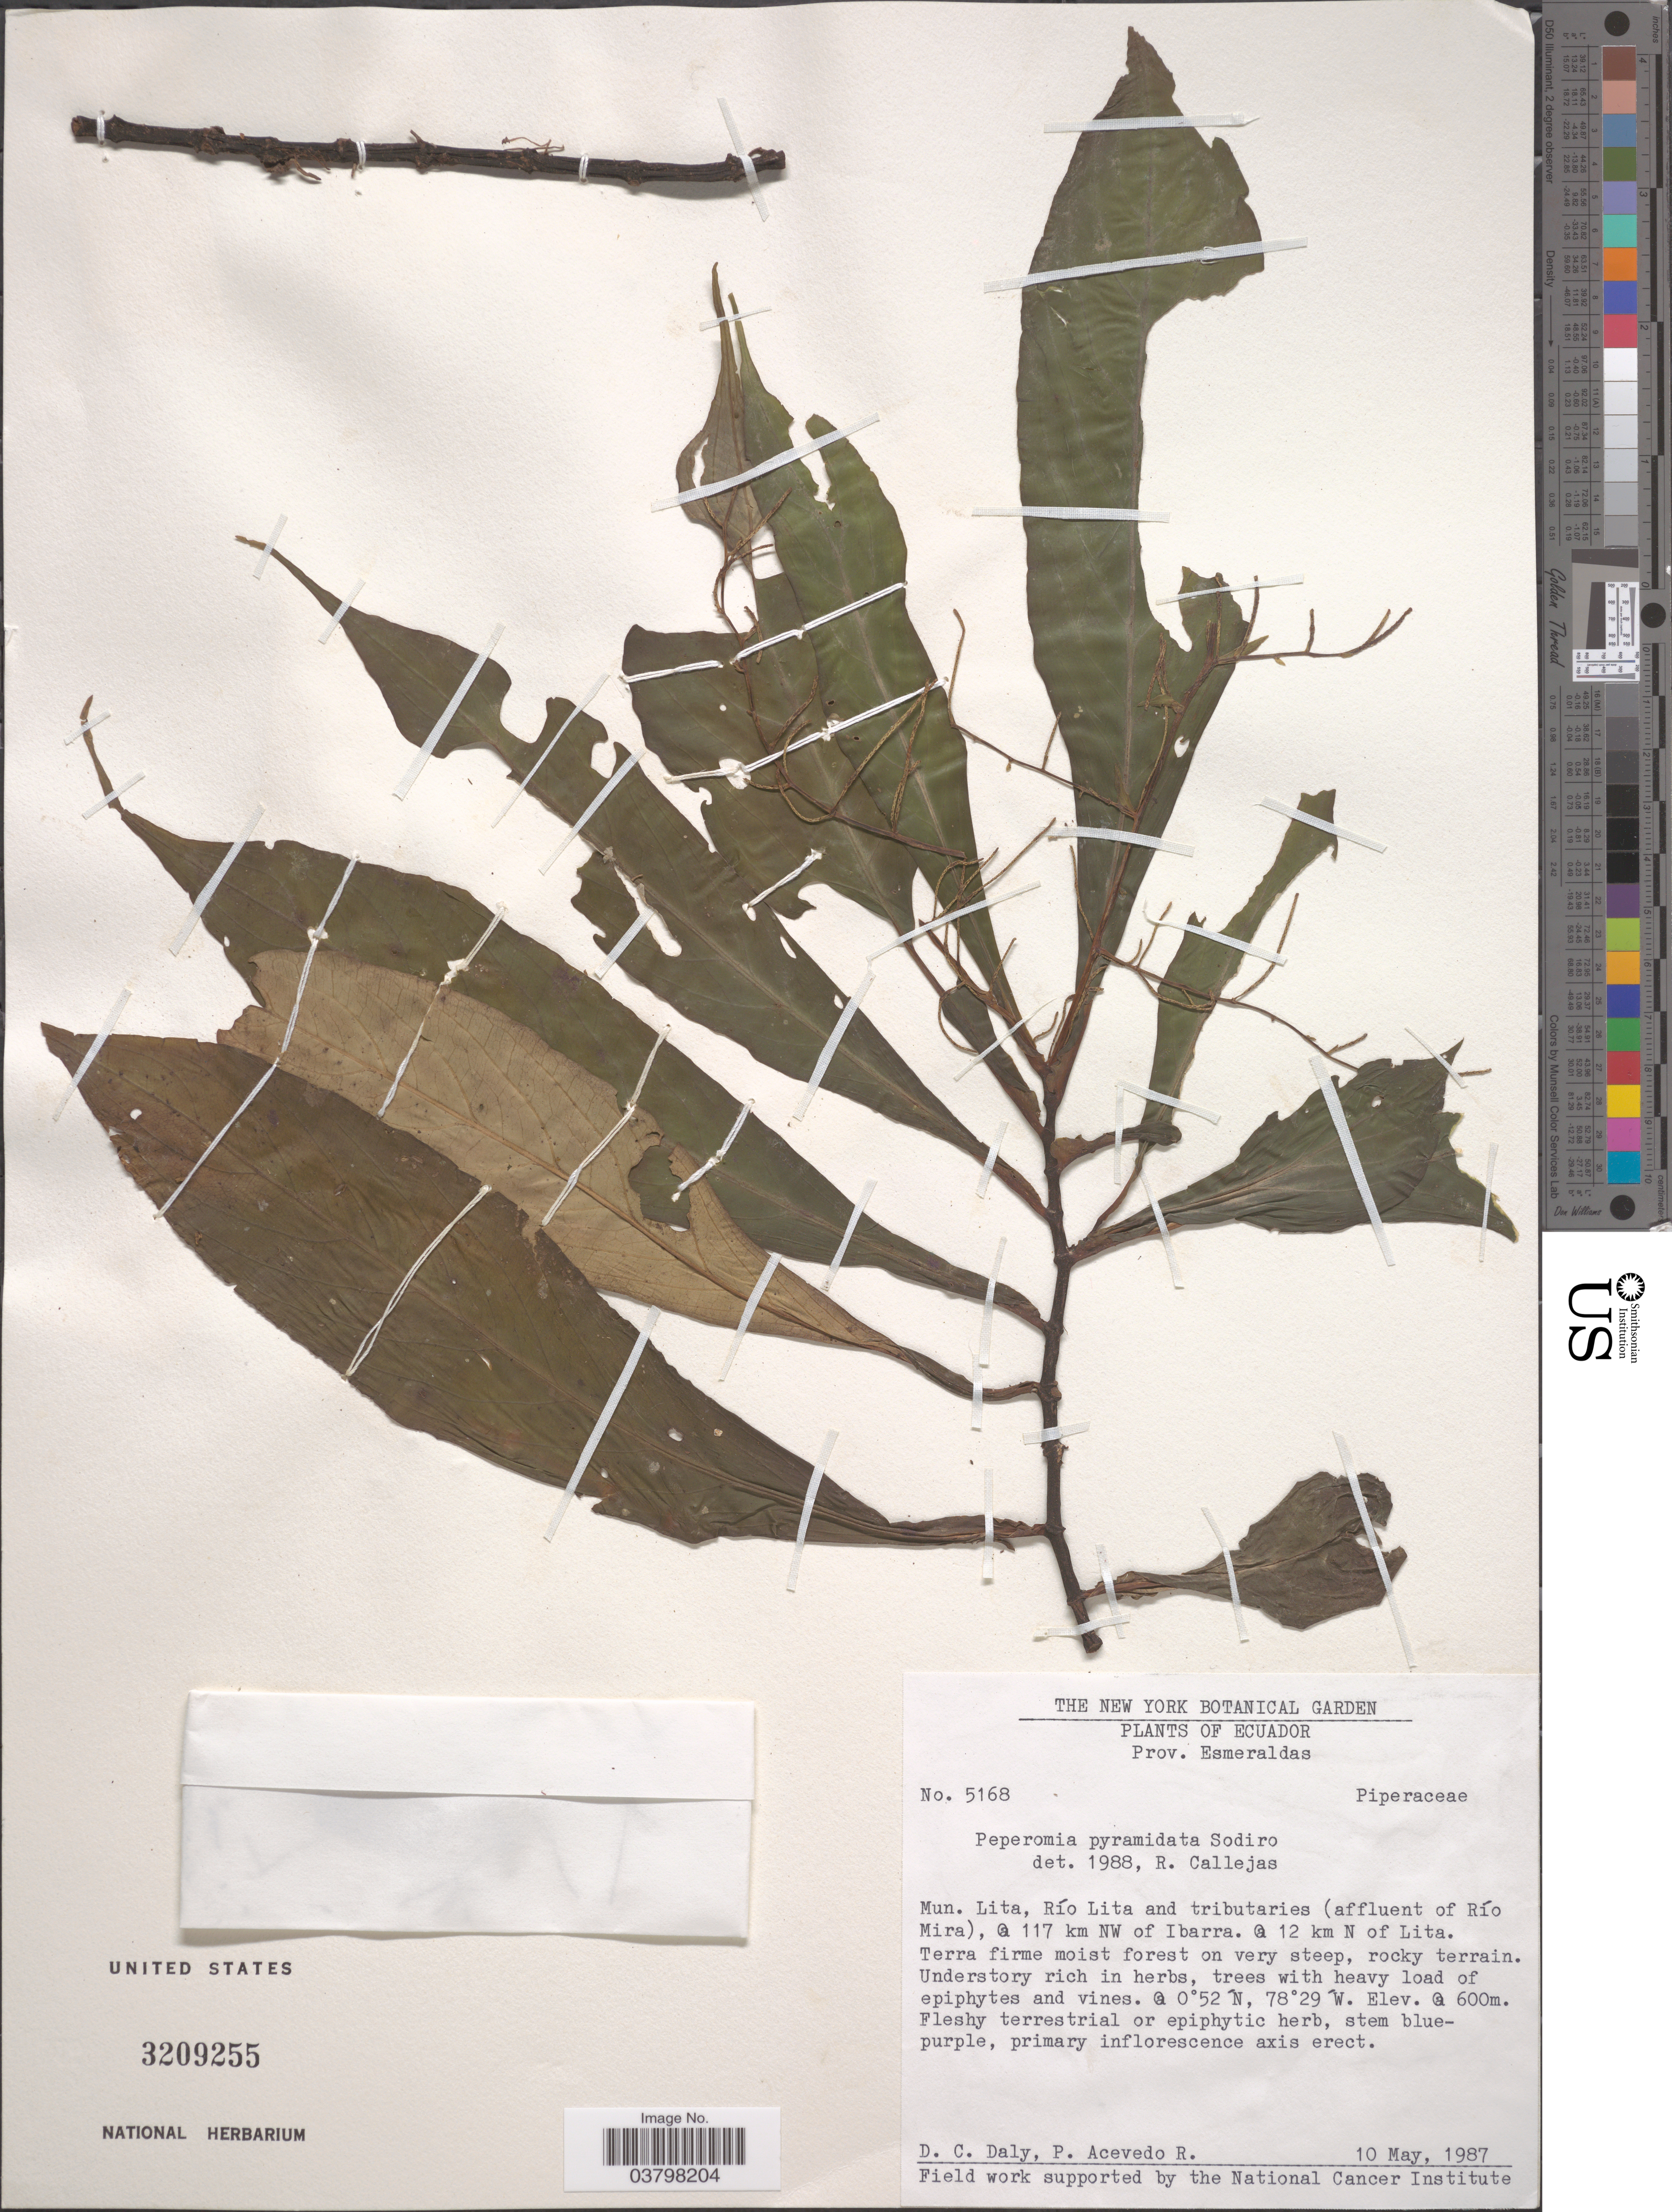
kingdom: Plantae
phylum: Tracheophyta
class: Magnoliopsida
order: Piperales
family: Piperaceae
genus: Peperomia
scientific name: Peperomia pyramidata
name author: Sodiro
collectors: D. C. Daly & P. Acevedo R.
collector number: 5168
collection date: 1987-05-10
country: Ecuador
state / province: Esmeraldas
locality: Mun. Lita, Río Lita and tributaries (affluent of Río Mira), @ 117 km NW of Ibarra. @ 12 km N of Lita.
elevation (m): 600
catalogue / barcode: US 3209255